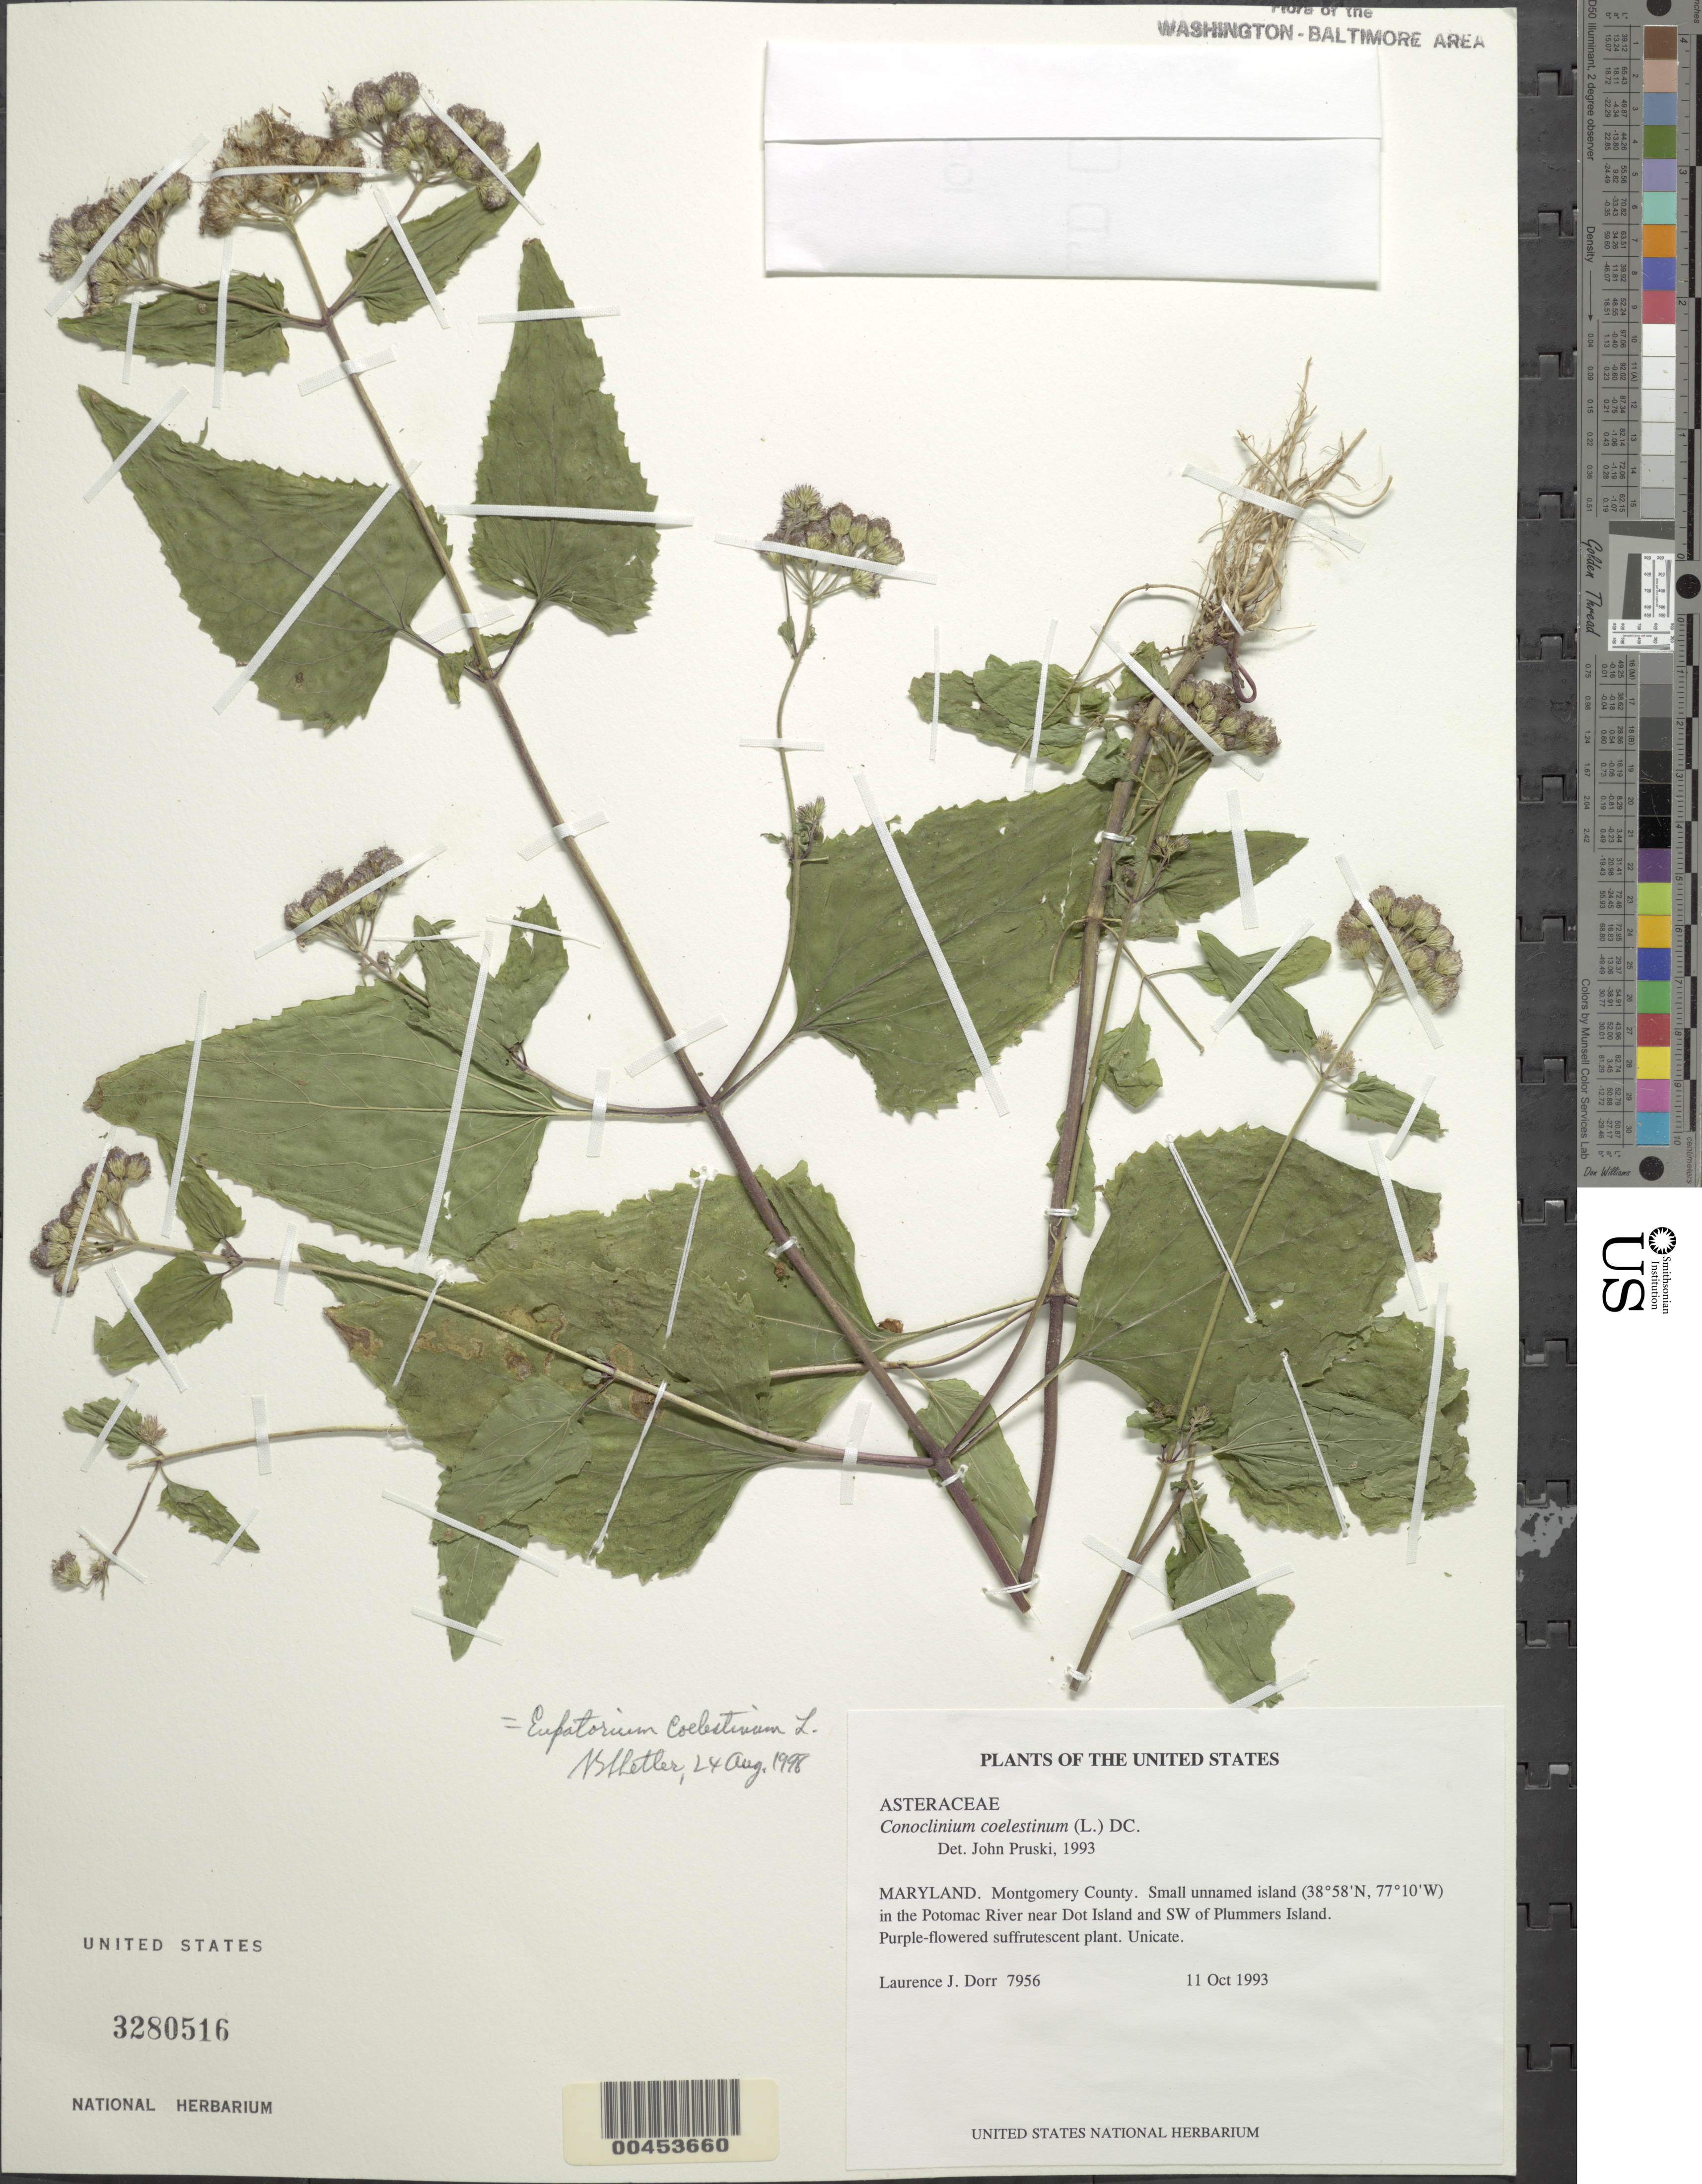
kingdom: Plantae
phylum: Tracheophyta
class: Magnoliopsida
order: Asterales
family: Asteraceae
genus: Conoclinium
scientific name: Conoclinium coelestinum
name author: (L.) DC.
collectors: L. J. Dorr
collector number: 7956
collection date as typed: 11 Oct 1993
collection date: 1993-10-11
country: United States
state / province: Maryland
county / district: Montgomery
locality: Small unnamed island (38°58'N, 77°10'W) in the Potomac River near Dot Island and SW of Plummers Island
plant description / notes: Common name: Mistflower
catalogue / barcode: US 3280516